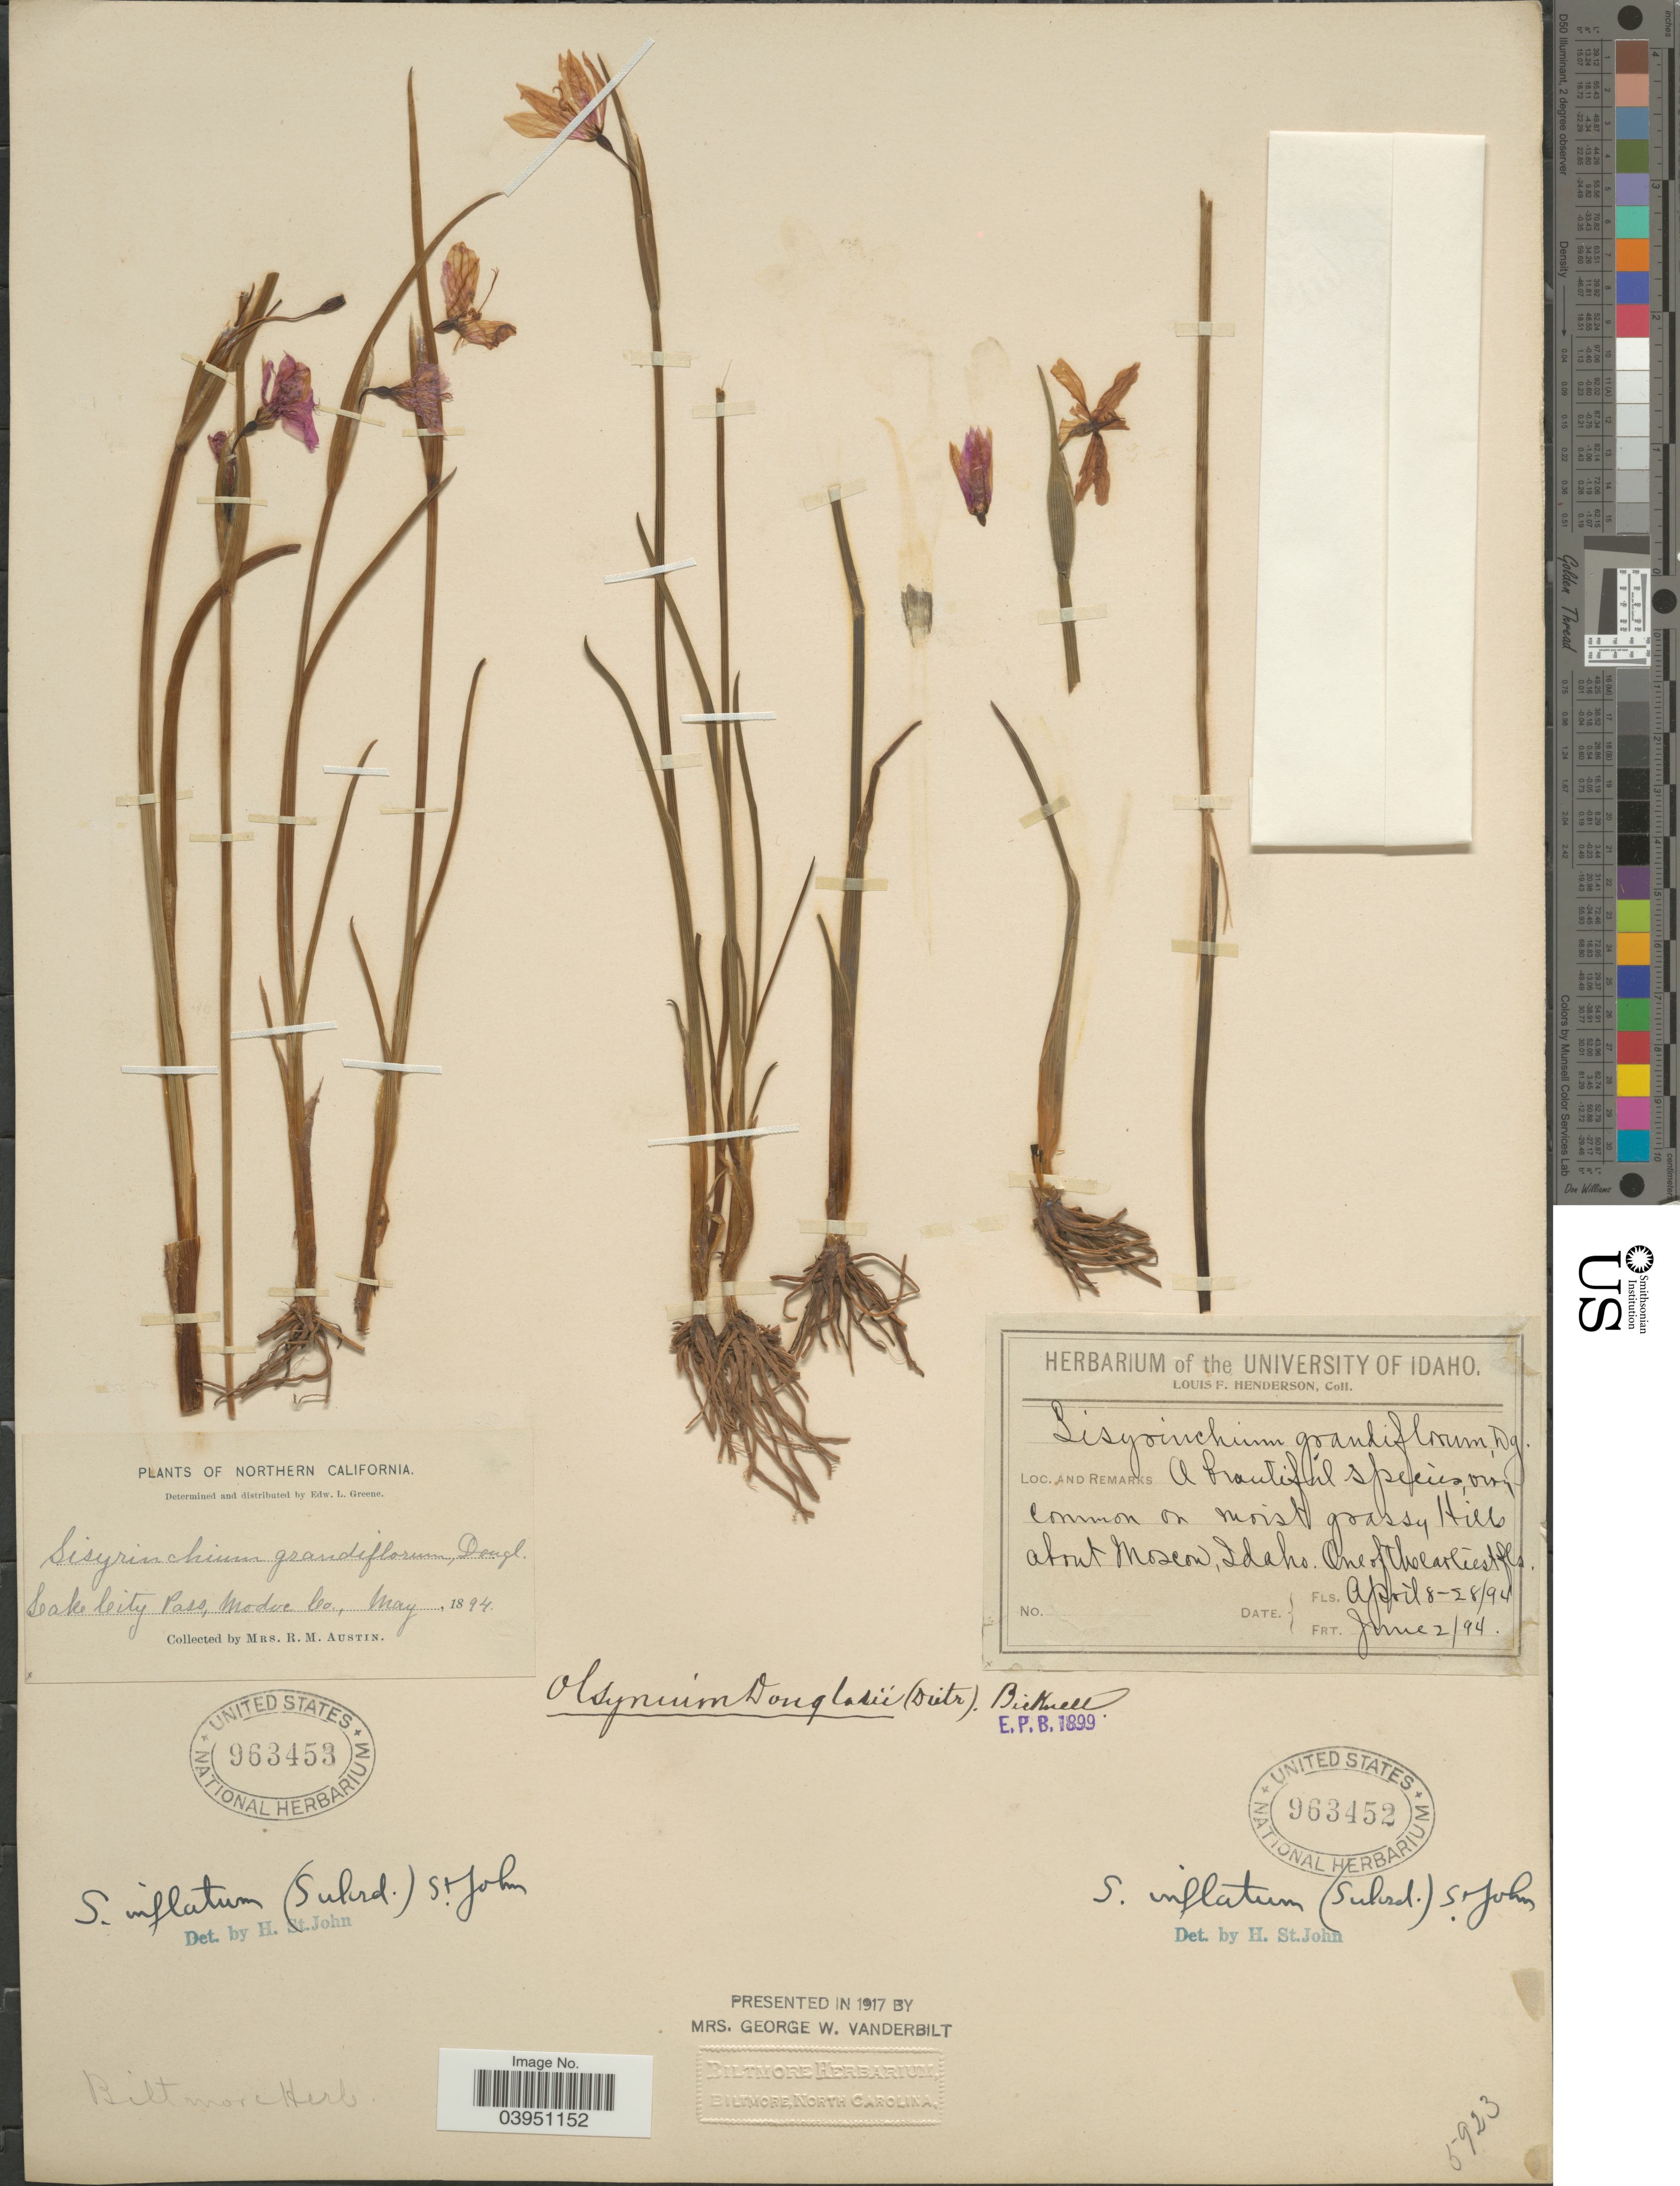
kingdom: Plantae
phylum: Tracheophyta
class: Liliopsida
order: Asparagales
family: Iridaceae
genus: Sisyrinchium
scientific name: Sisyrinchium inflatum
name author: (Suksd.) H. St. John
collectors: R. Austin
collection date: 1894-05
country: United States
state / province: California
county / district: Modoc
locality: Northern California. Lake City Pass, Modoc Co.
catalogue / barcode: US 963453